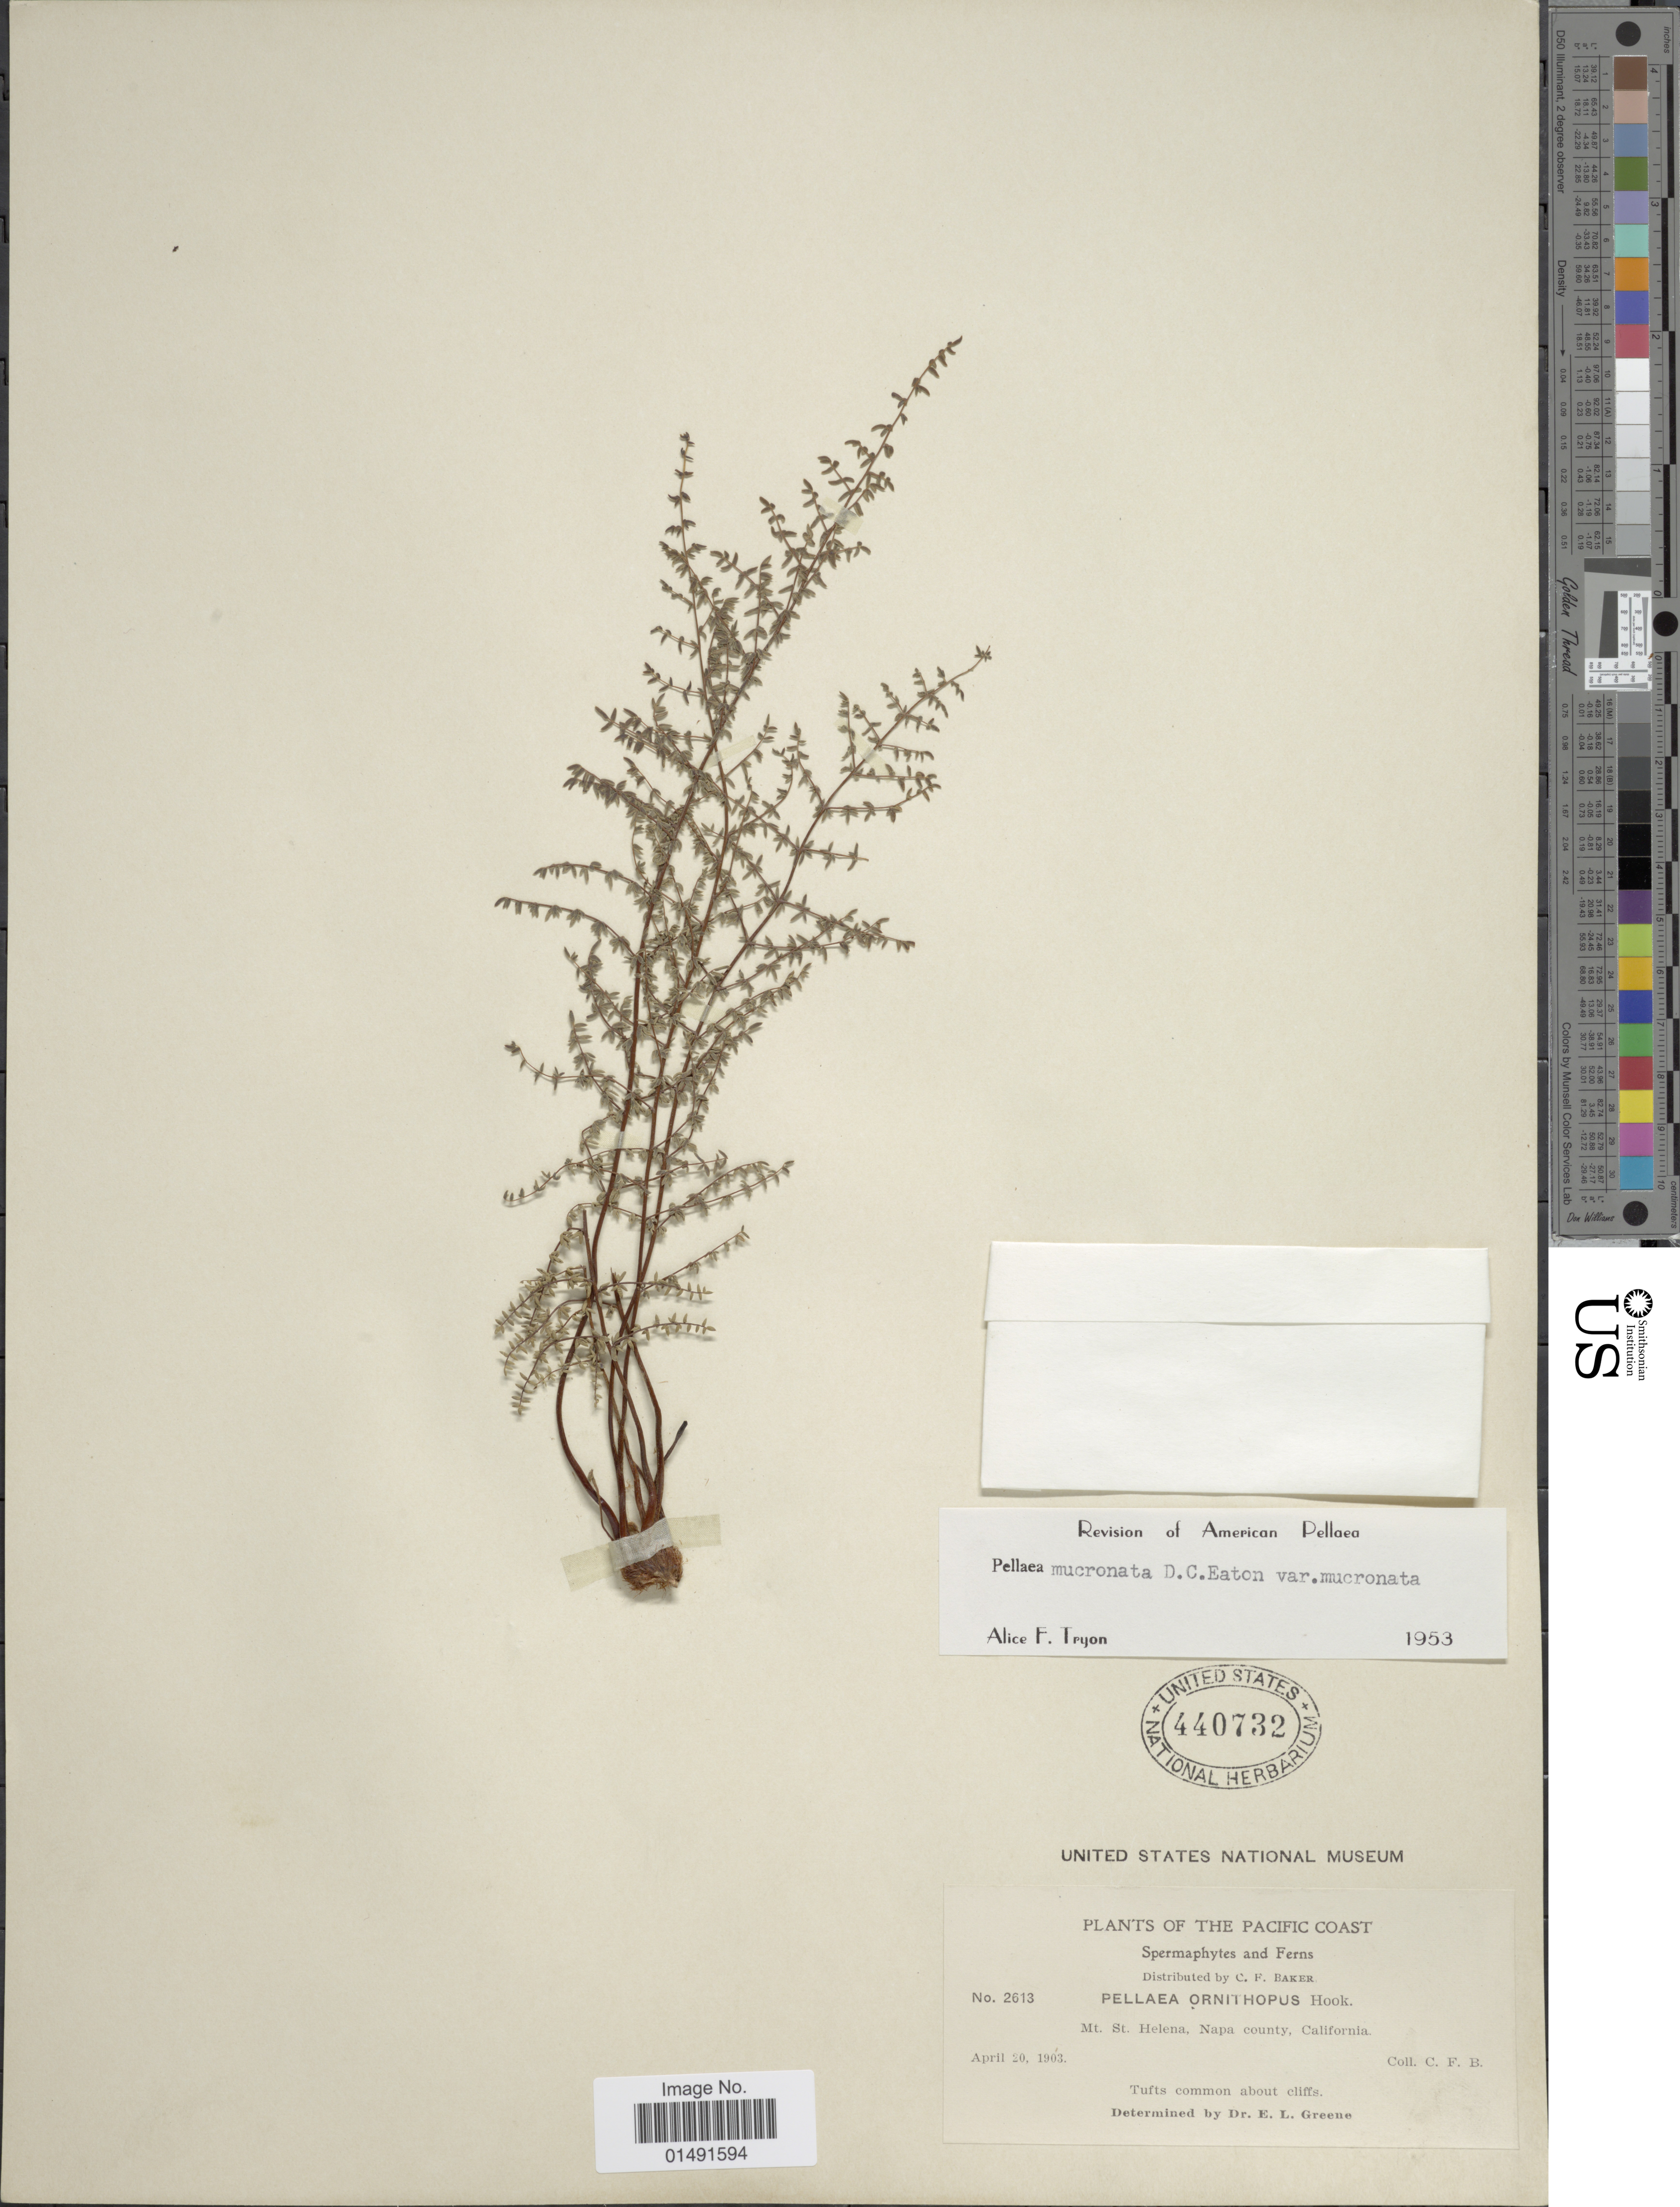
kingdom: Plantae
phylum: Tracheophyta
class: Polypodiopsida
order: Polypodiales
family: Pteridaceae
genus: Pellaea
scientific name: Pellaea mucronata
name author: (D.C. Eaton) D.C. Eaton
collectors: C. F. Baker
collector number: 2613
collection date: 1903-04-20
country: United States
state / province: California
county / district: Napa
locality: The Pacific Coast, Mt. St Helena, Napa county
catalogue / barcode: US 440732